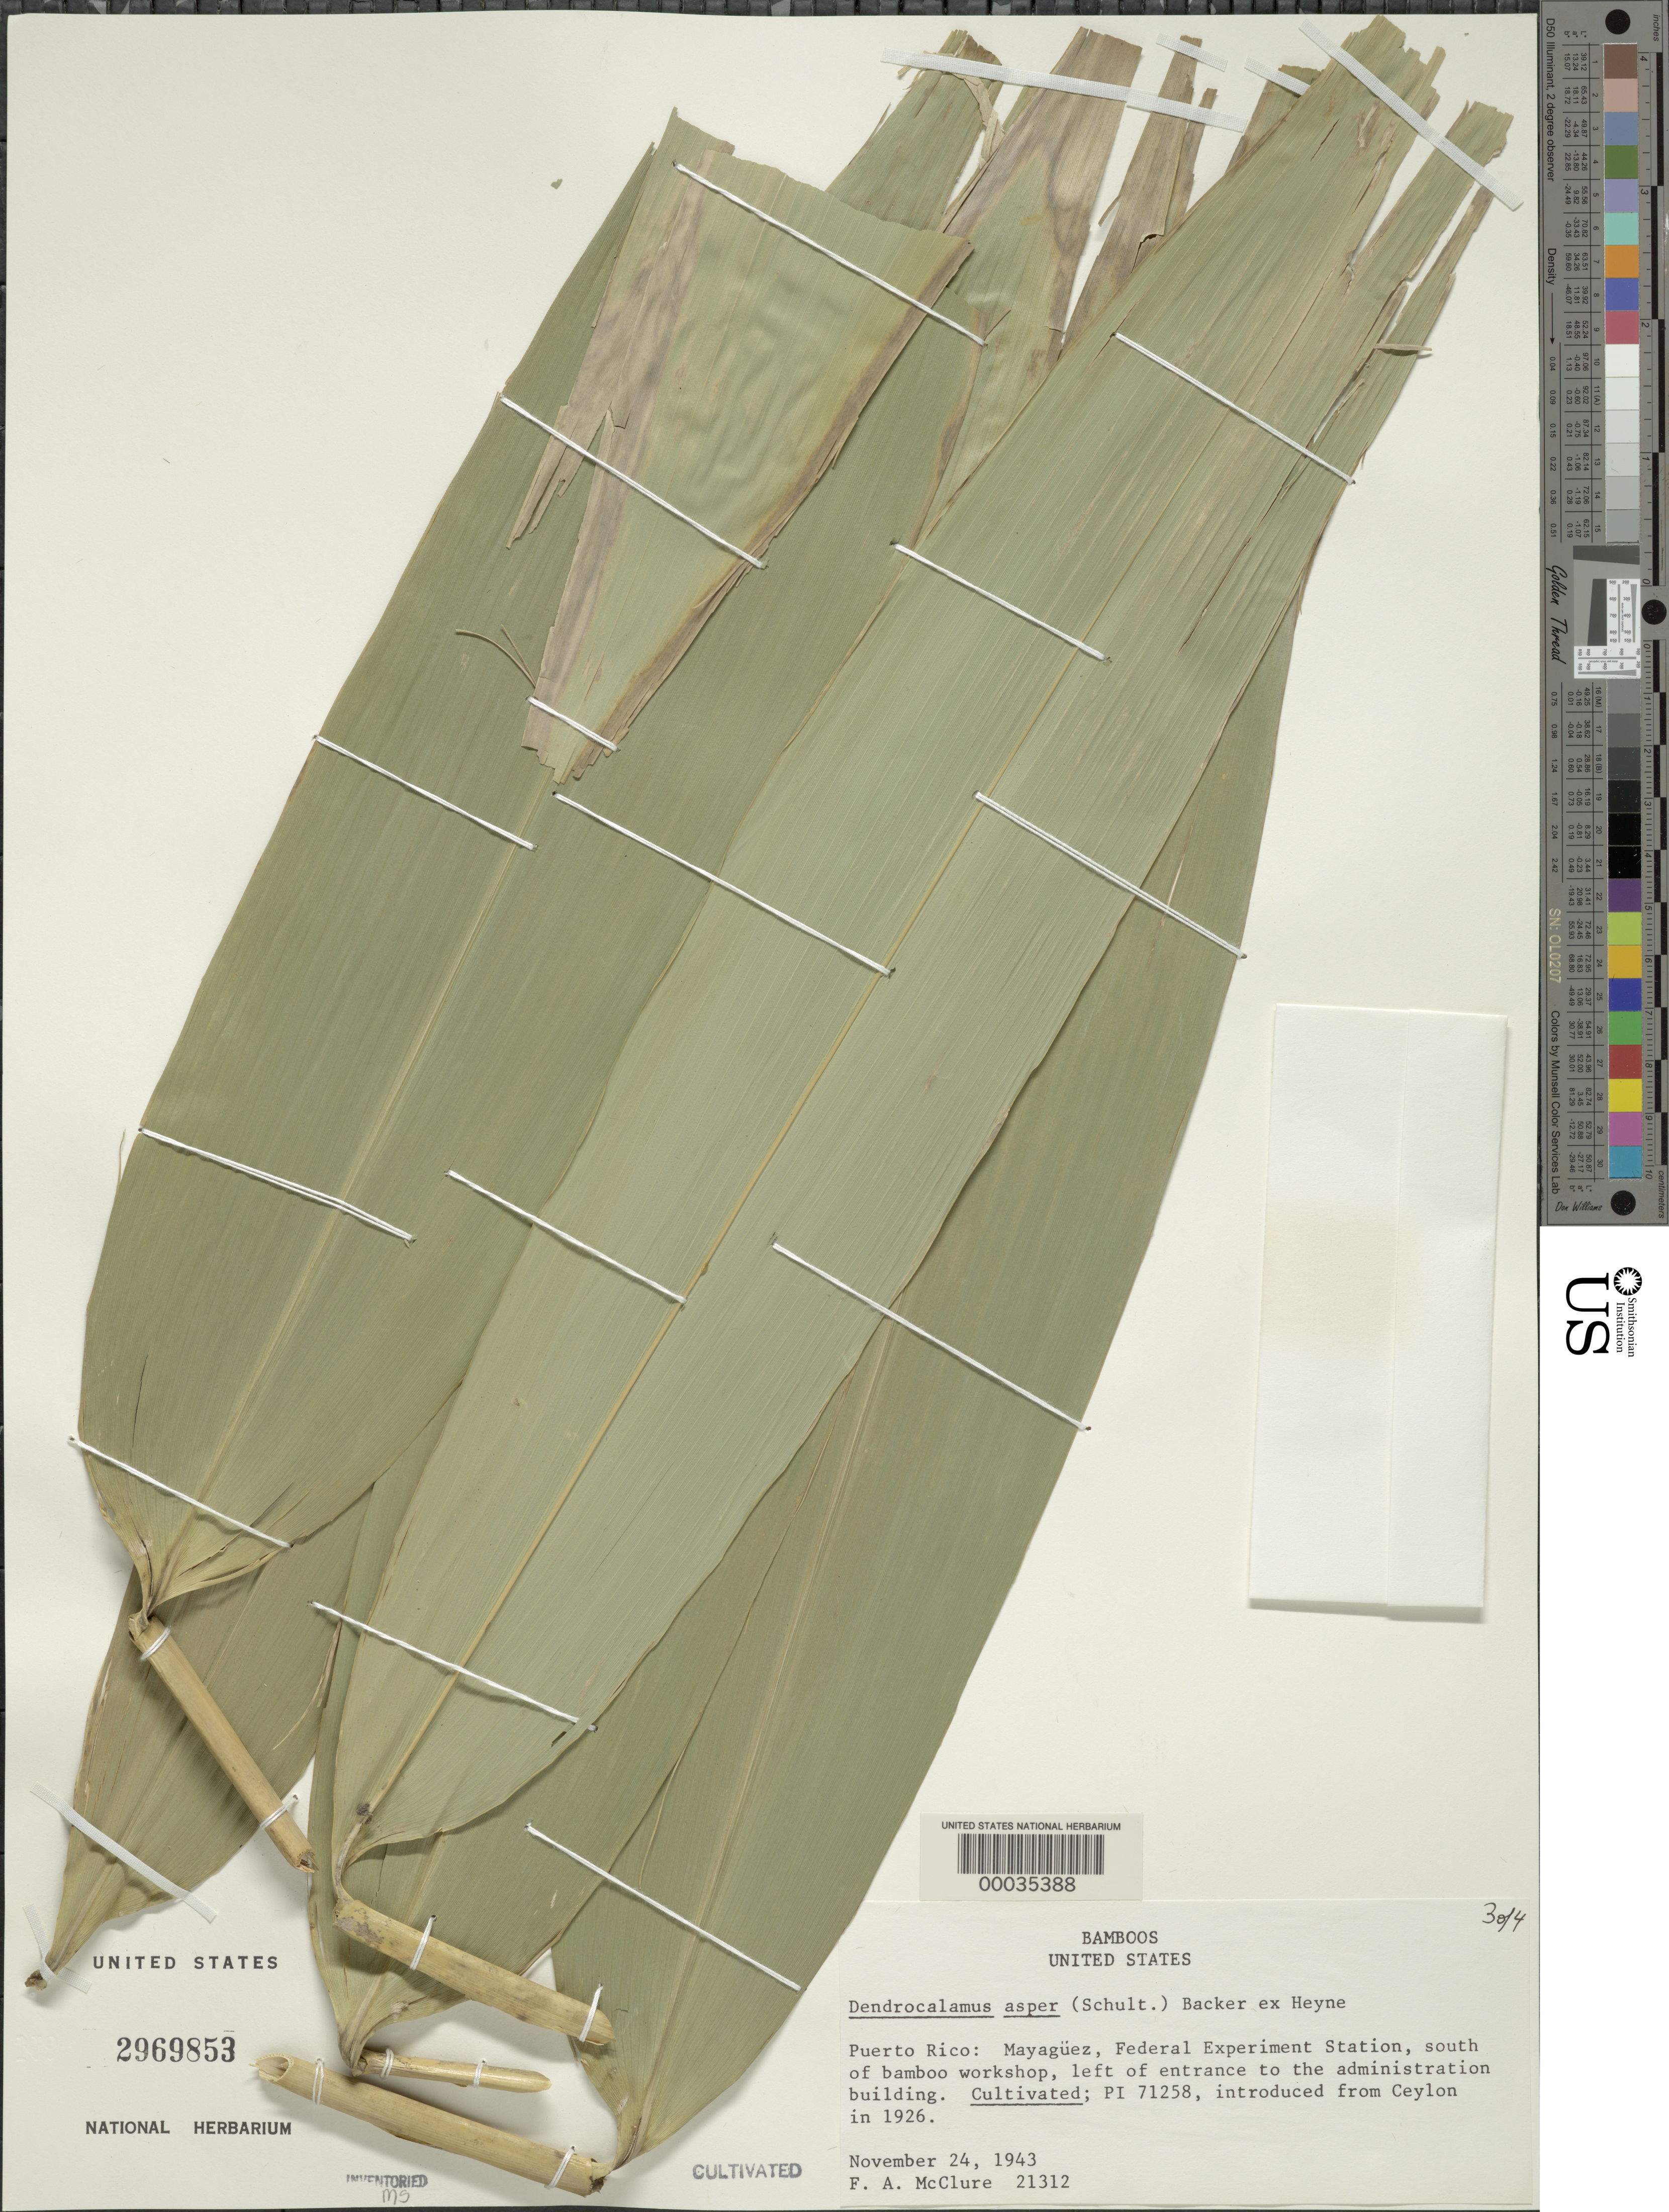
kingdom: Plantae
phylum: Tracheophyta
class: Liliopsida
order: Poales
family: Poaceae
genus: Dendrocalamus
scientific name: Dendrocalamus asper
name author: (Schult. & Schult. f.) Backer ex K. Heyne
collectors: F. A. McClure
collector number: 21312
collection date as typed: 24 Nov 1943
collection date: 1943-11-24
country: Puerto Rico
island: Greater Antilles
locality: Federal experimental station-mayaguez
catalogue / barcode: US 2969853